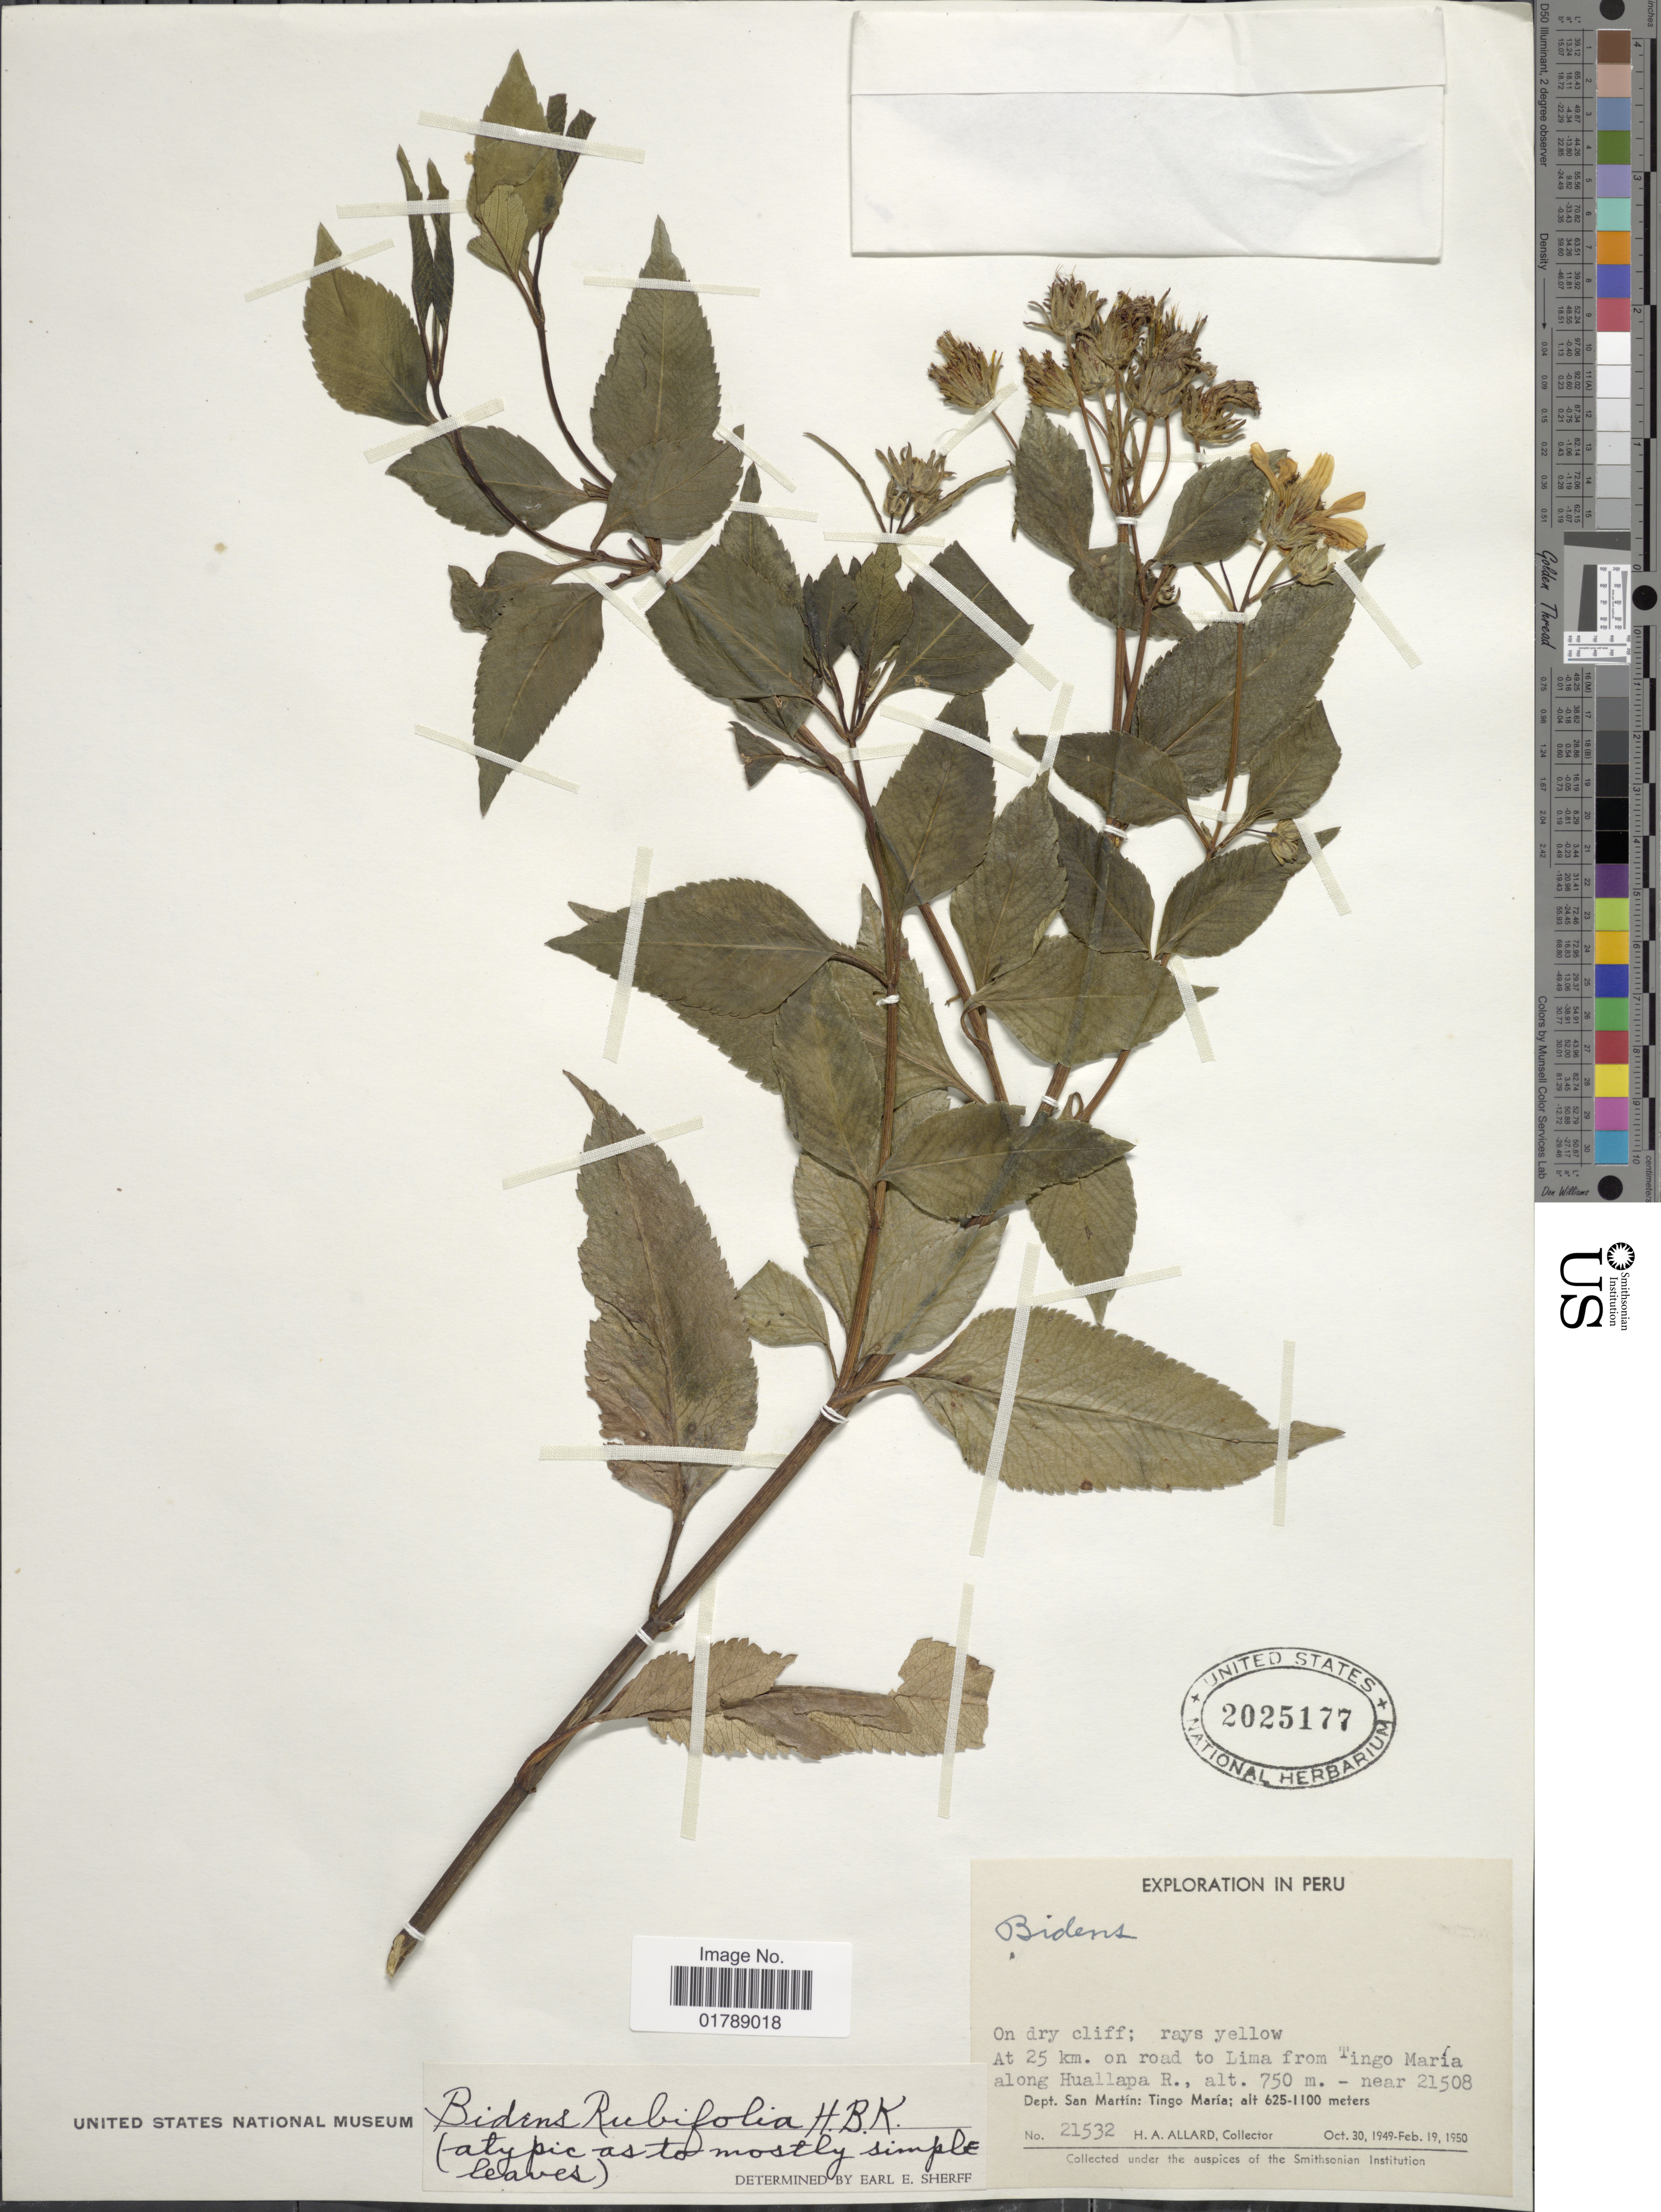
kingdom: Plantae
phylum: Tracheophyta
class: Magnoliopsida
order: Asterales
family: Asteraceae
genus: Bidens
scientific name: Bidens rubifolia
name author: Kunth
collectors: H. A. Allard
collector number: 21532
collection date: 1949-10-30/1950-02-19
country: Peru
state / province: San Martín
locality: At 25 km. on road to Lima from Tingo María along Huallapa R. - near 21508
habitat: on dry cliffs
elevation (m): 750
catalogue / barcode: US 2025177